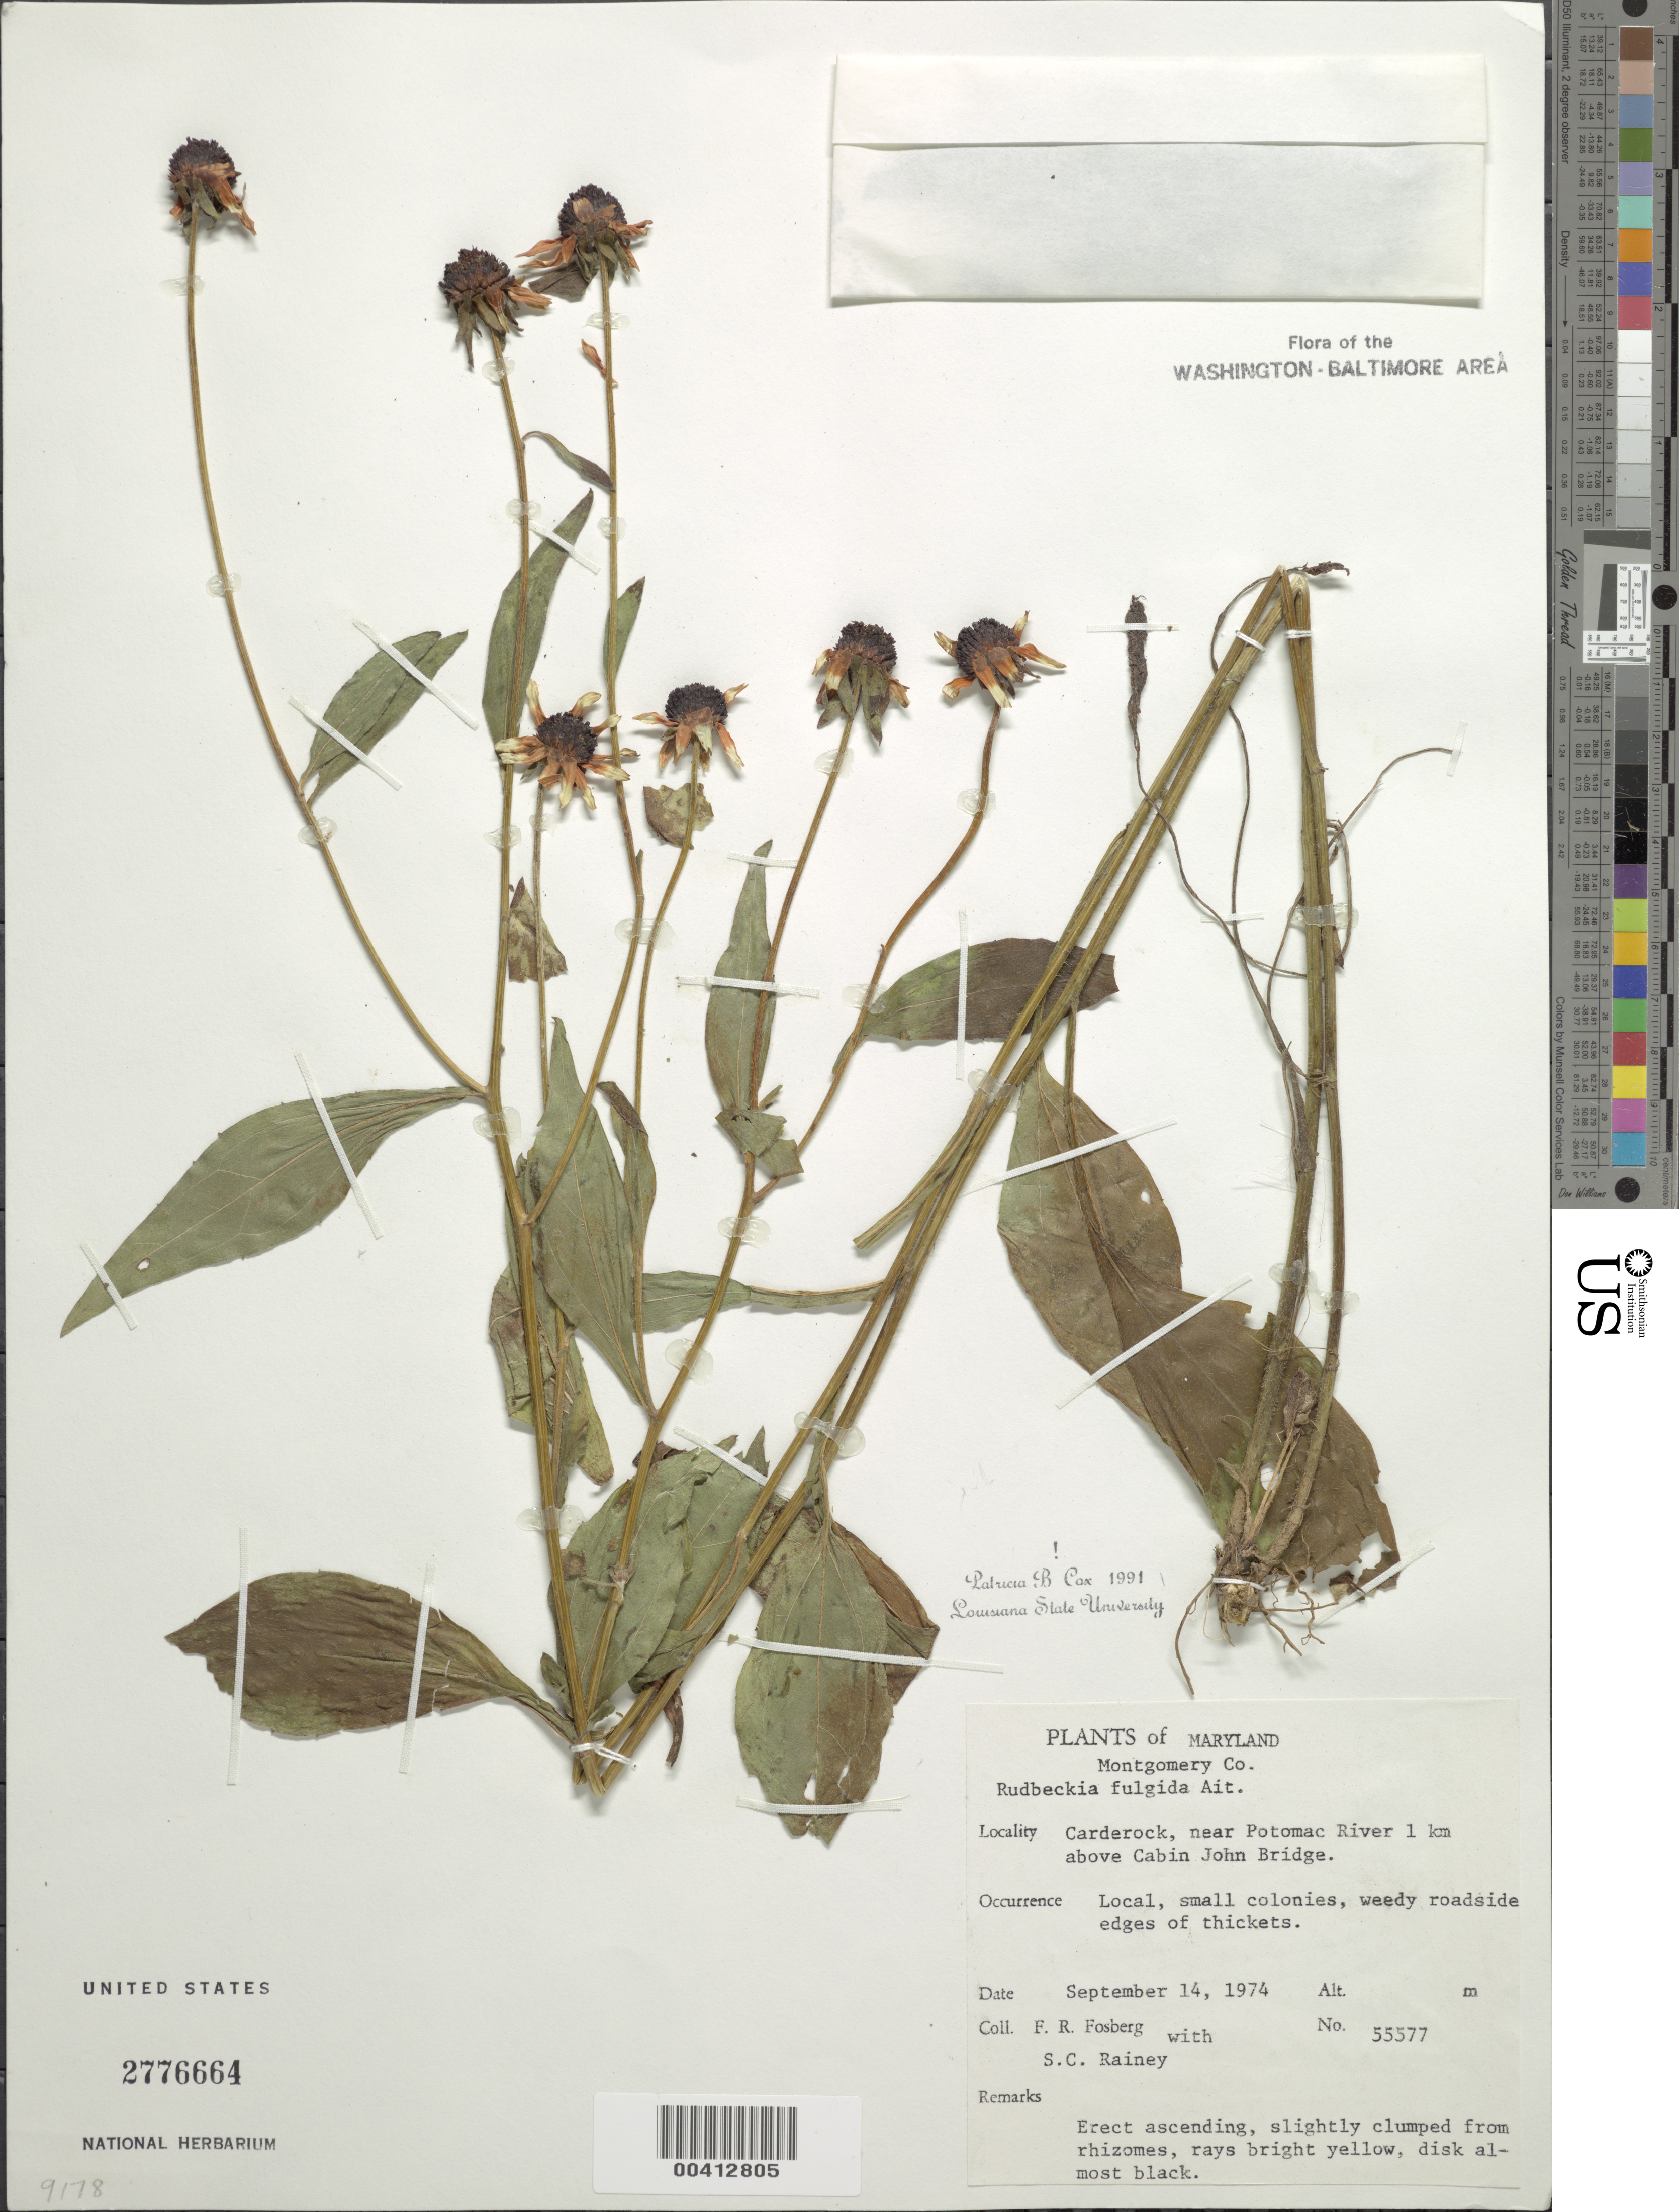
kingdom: Plantae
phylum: Tracheophyta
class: Magnoliopsida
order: Asterales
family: Asteraceae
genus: Rudbeckia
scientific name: Rudbeckia fulgida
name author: Aiton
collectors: F. R. Fosberg & S. C. Rainey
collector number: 55577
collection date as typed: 14 Sep 1974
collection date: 1974-09-14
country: United States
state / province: Maryland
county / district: Montgomery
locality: Carderock above Cabin John Bridge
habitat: Weedy roadside, edges of thickets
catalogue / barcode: US 2776664